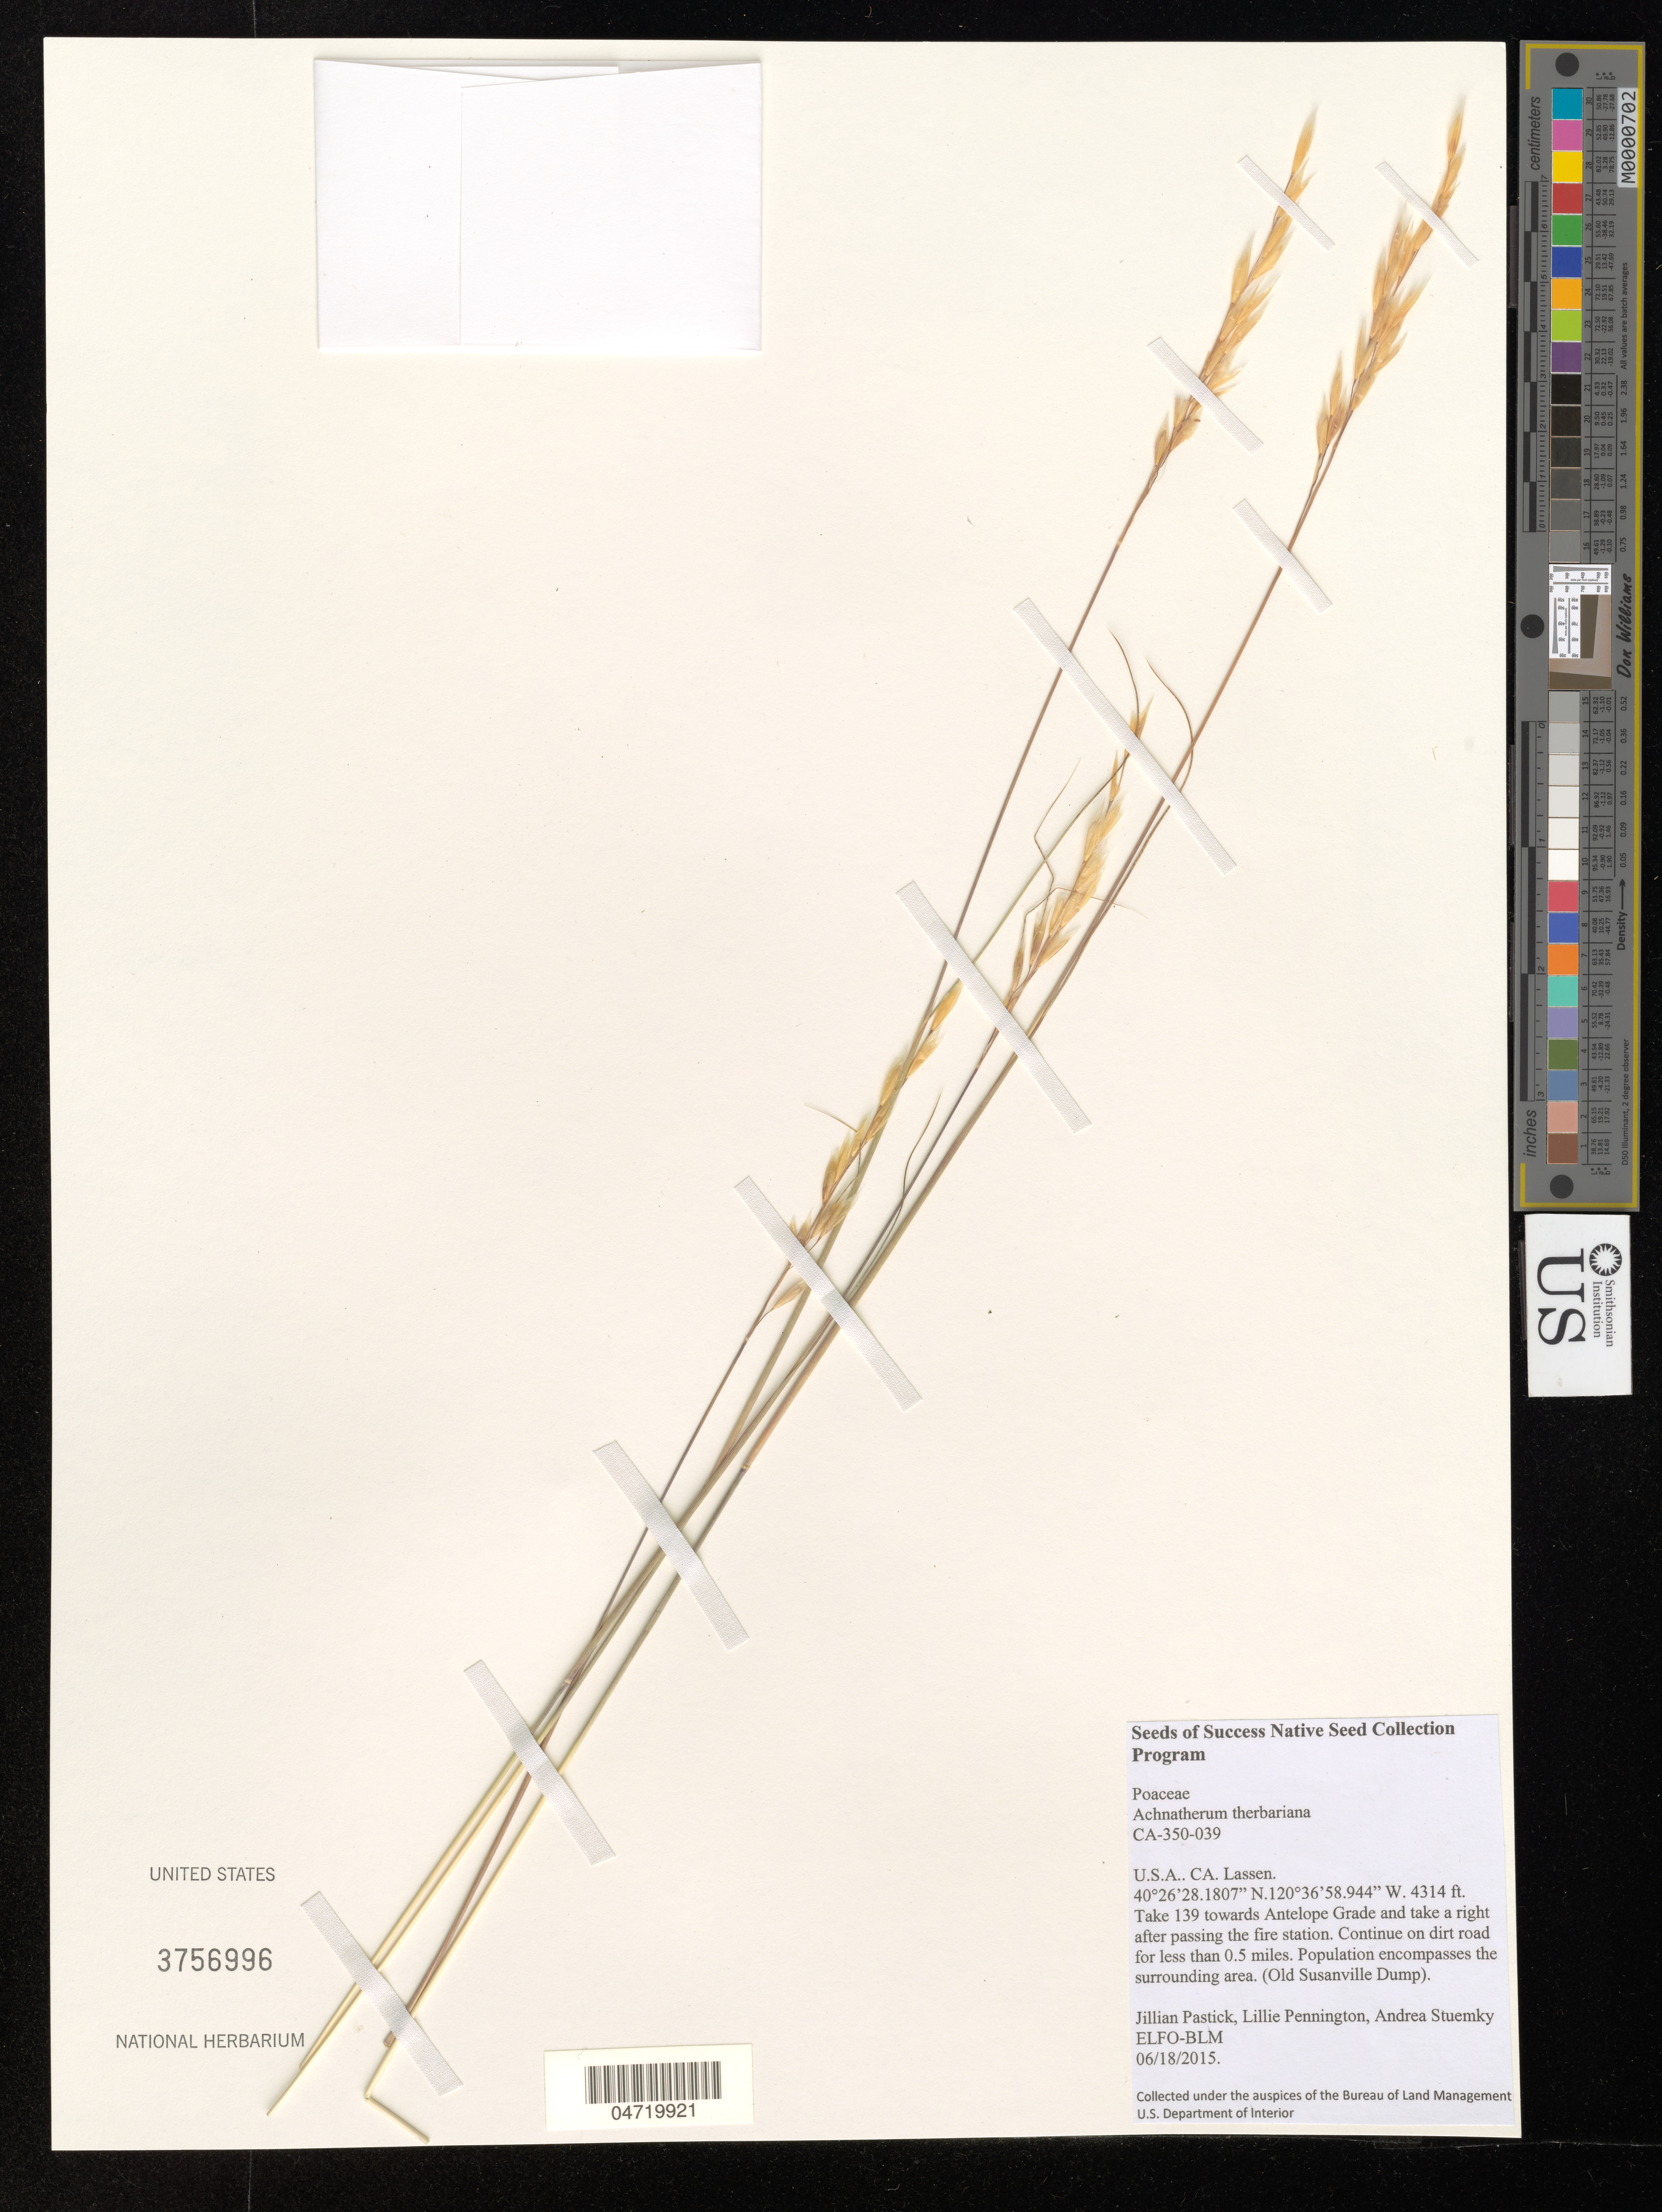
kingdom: Plantae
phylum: Tracheophyta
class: Liliopsida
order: Poales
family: Poaceae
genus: Achnatherum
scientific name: Achnatherum thurberianum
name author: (Piper) Barkworth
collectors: J. Pastick, L. Pennington & A. Stuemky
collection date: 2015-06-18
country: United States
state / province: California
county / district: Lassen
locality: CA. Lassen. Take 139 towards Antelope Grade and take a right after passing the fire station. Continue on dirt road for less than 0.5 miles.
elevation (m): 1315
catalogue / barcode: US 3756996